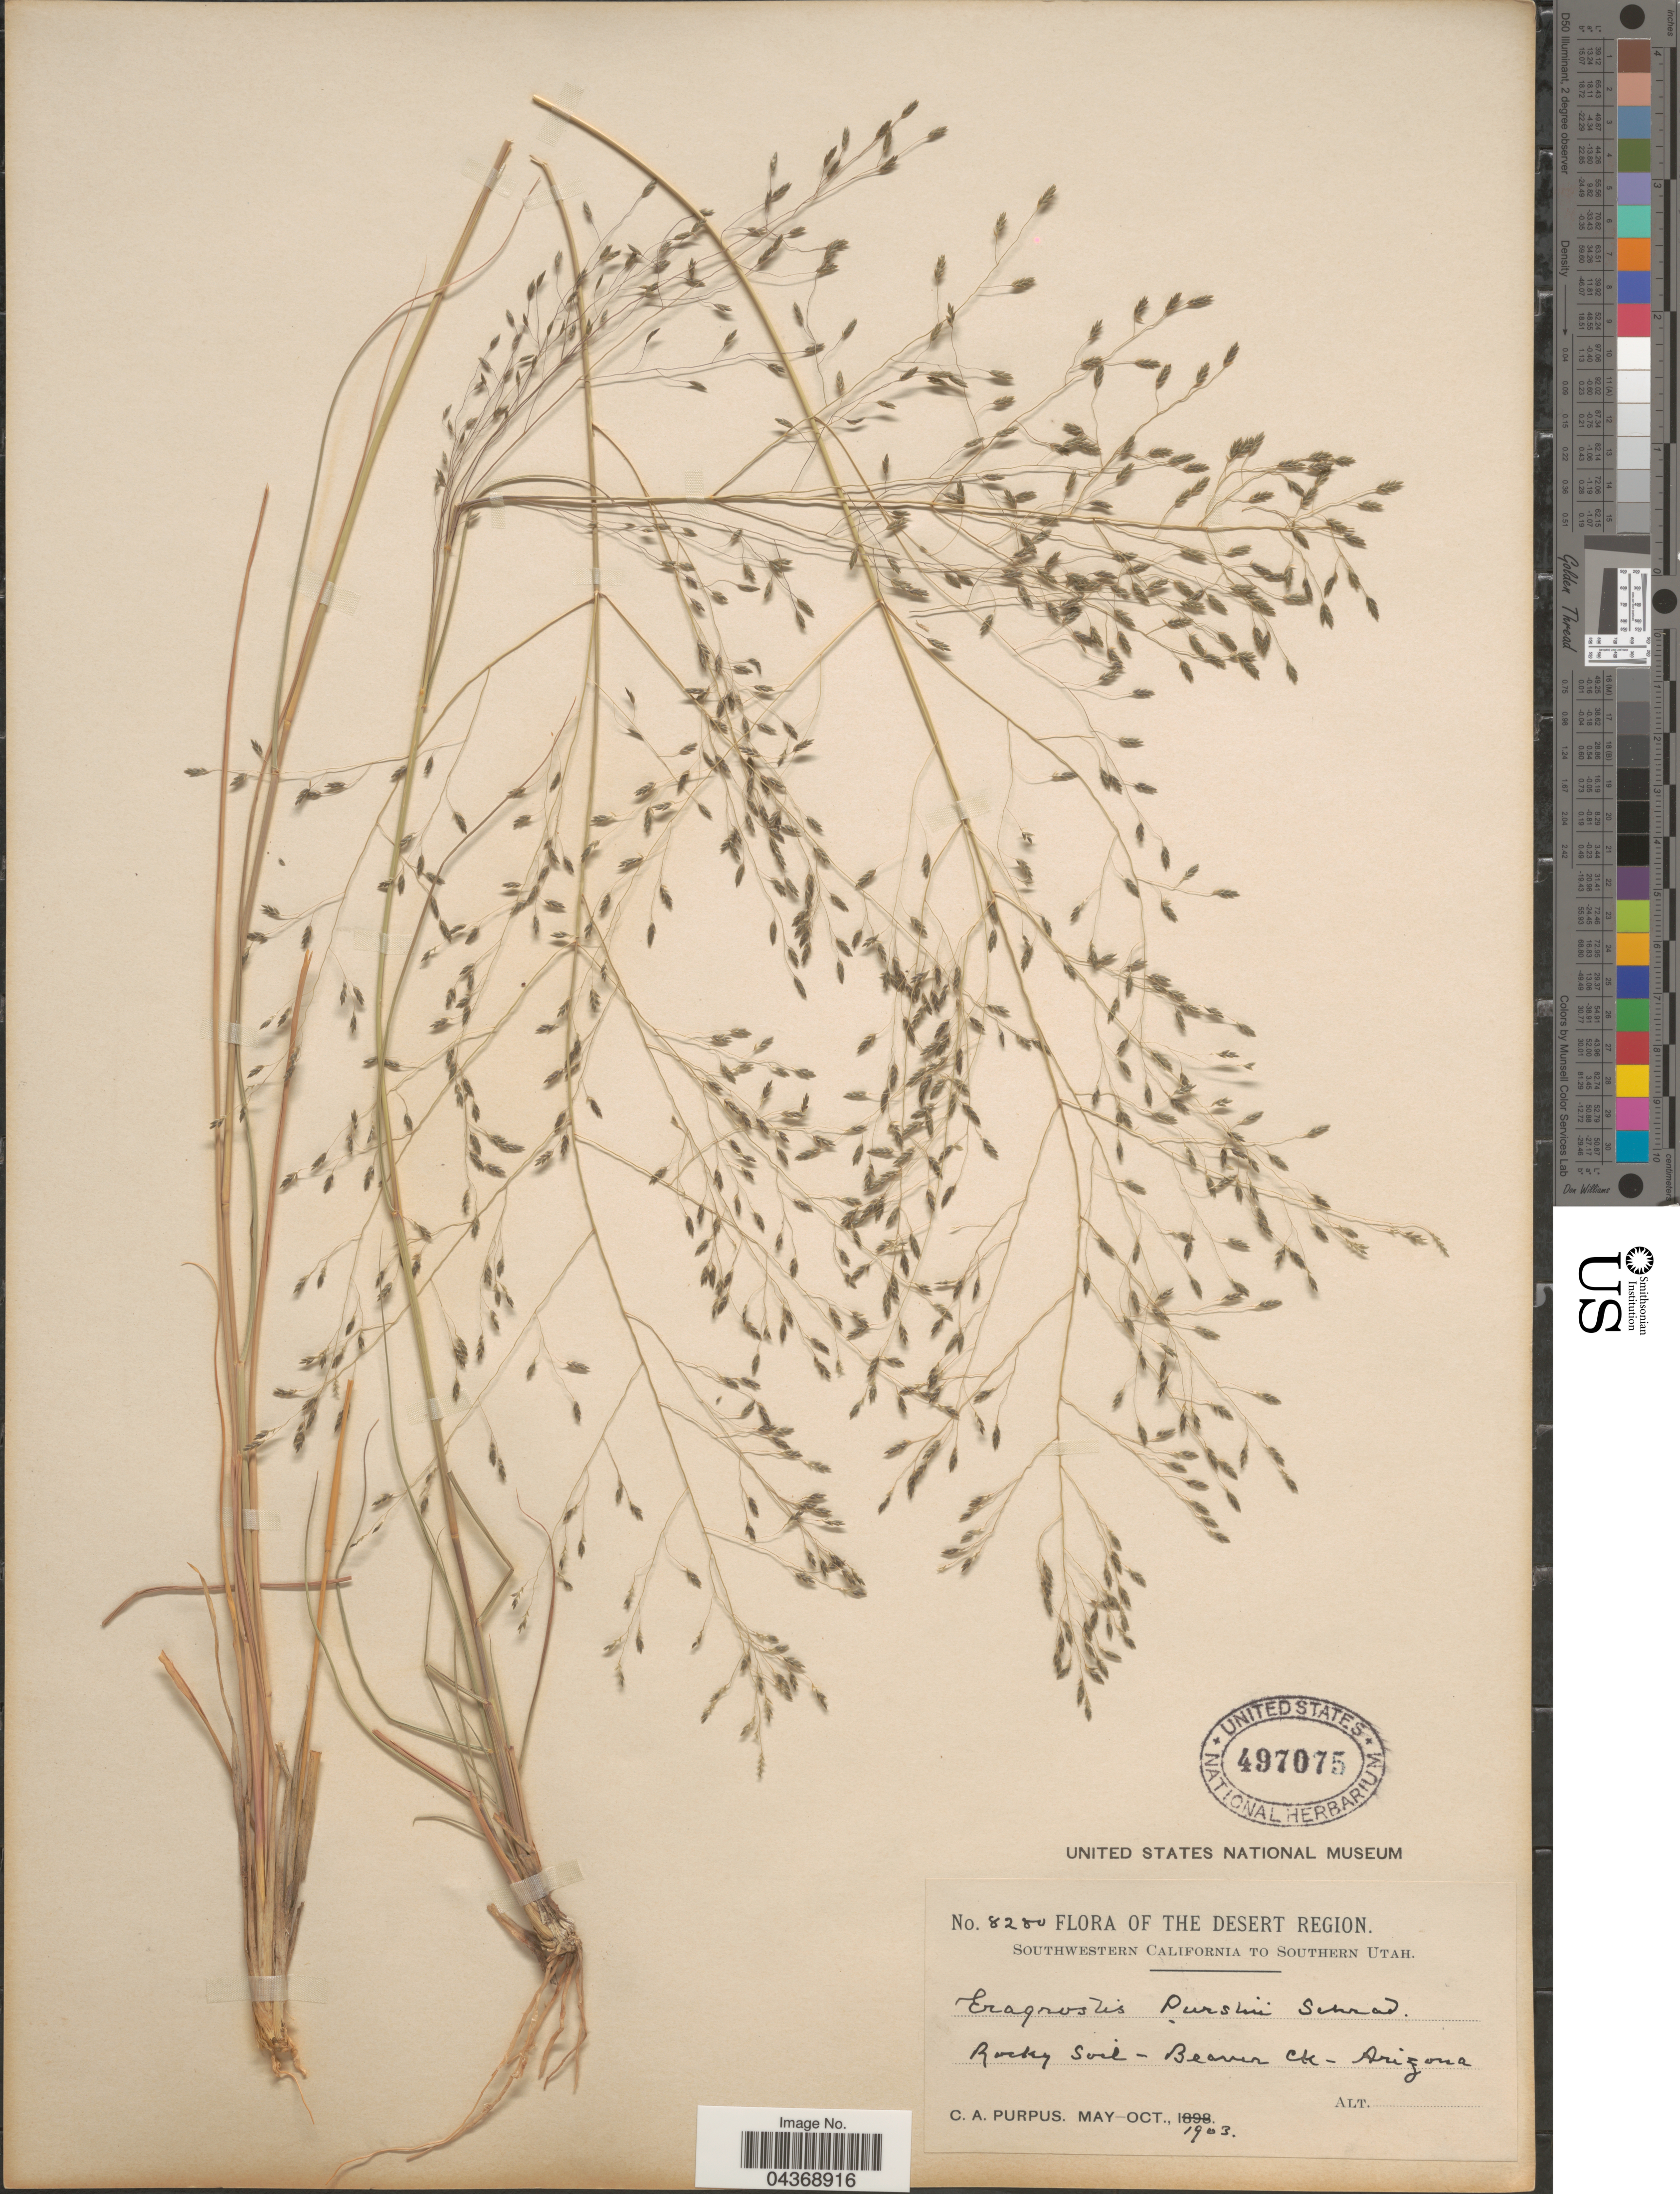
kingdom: Plantae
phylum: Tracheophyta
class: Liliopsida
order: Poales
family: Poaceae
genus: Eragrostis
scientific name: Eragrostis intermedia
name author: Hitchc.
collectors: C. A. Purpus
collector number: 8280*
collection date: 1903-05/1903-10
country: United States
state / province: Arizona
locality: The Desert Region. Beaver Ck.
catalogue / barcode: US 497075